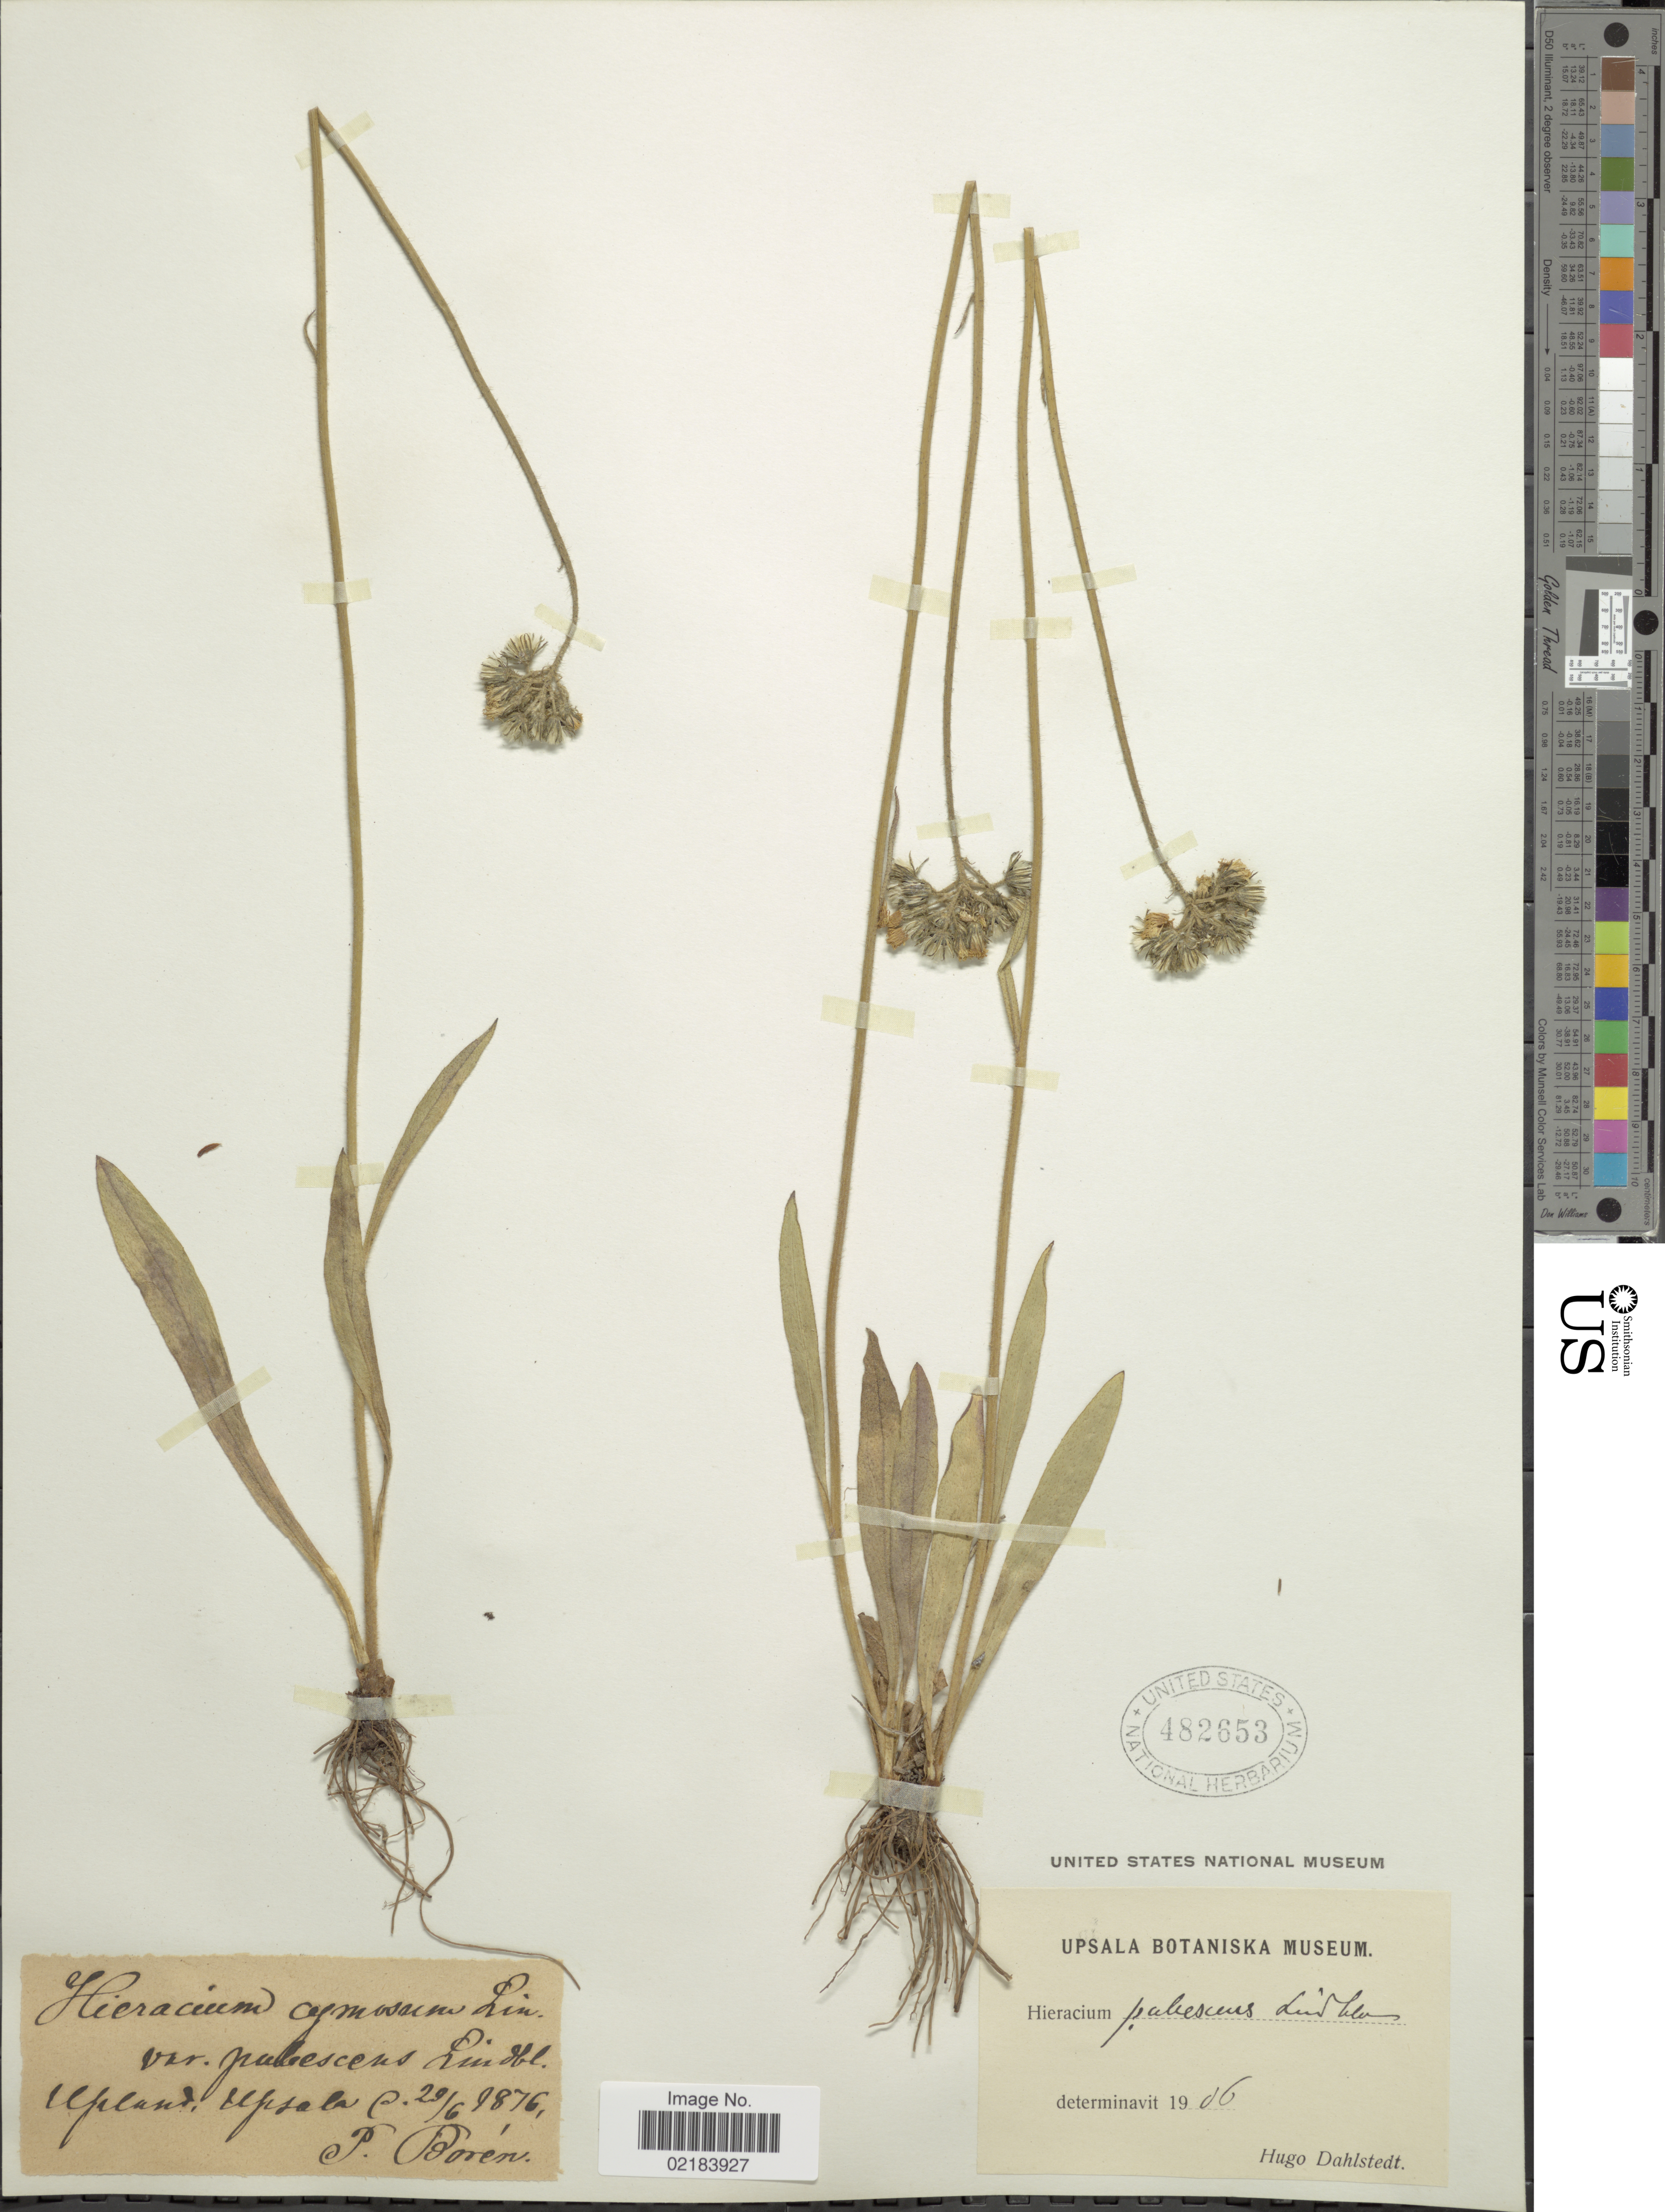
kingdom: Plantae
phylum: Tracheophyta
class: Magnoliopsida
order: Asterales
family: Asteraceae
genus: Hieracium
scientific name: Hieracium pubescens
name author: (Fr.) Hellstr.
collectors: P. Borén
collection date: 1876-06-29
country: Sweden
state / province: Uppsala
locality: Upland, Upsala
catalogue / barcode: US 482653